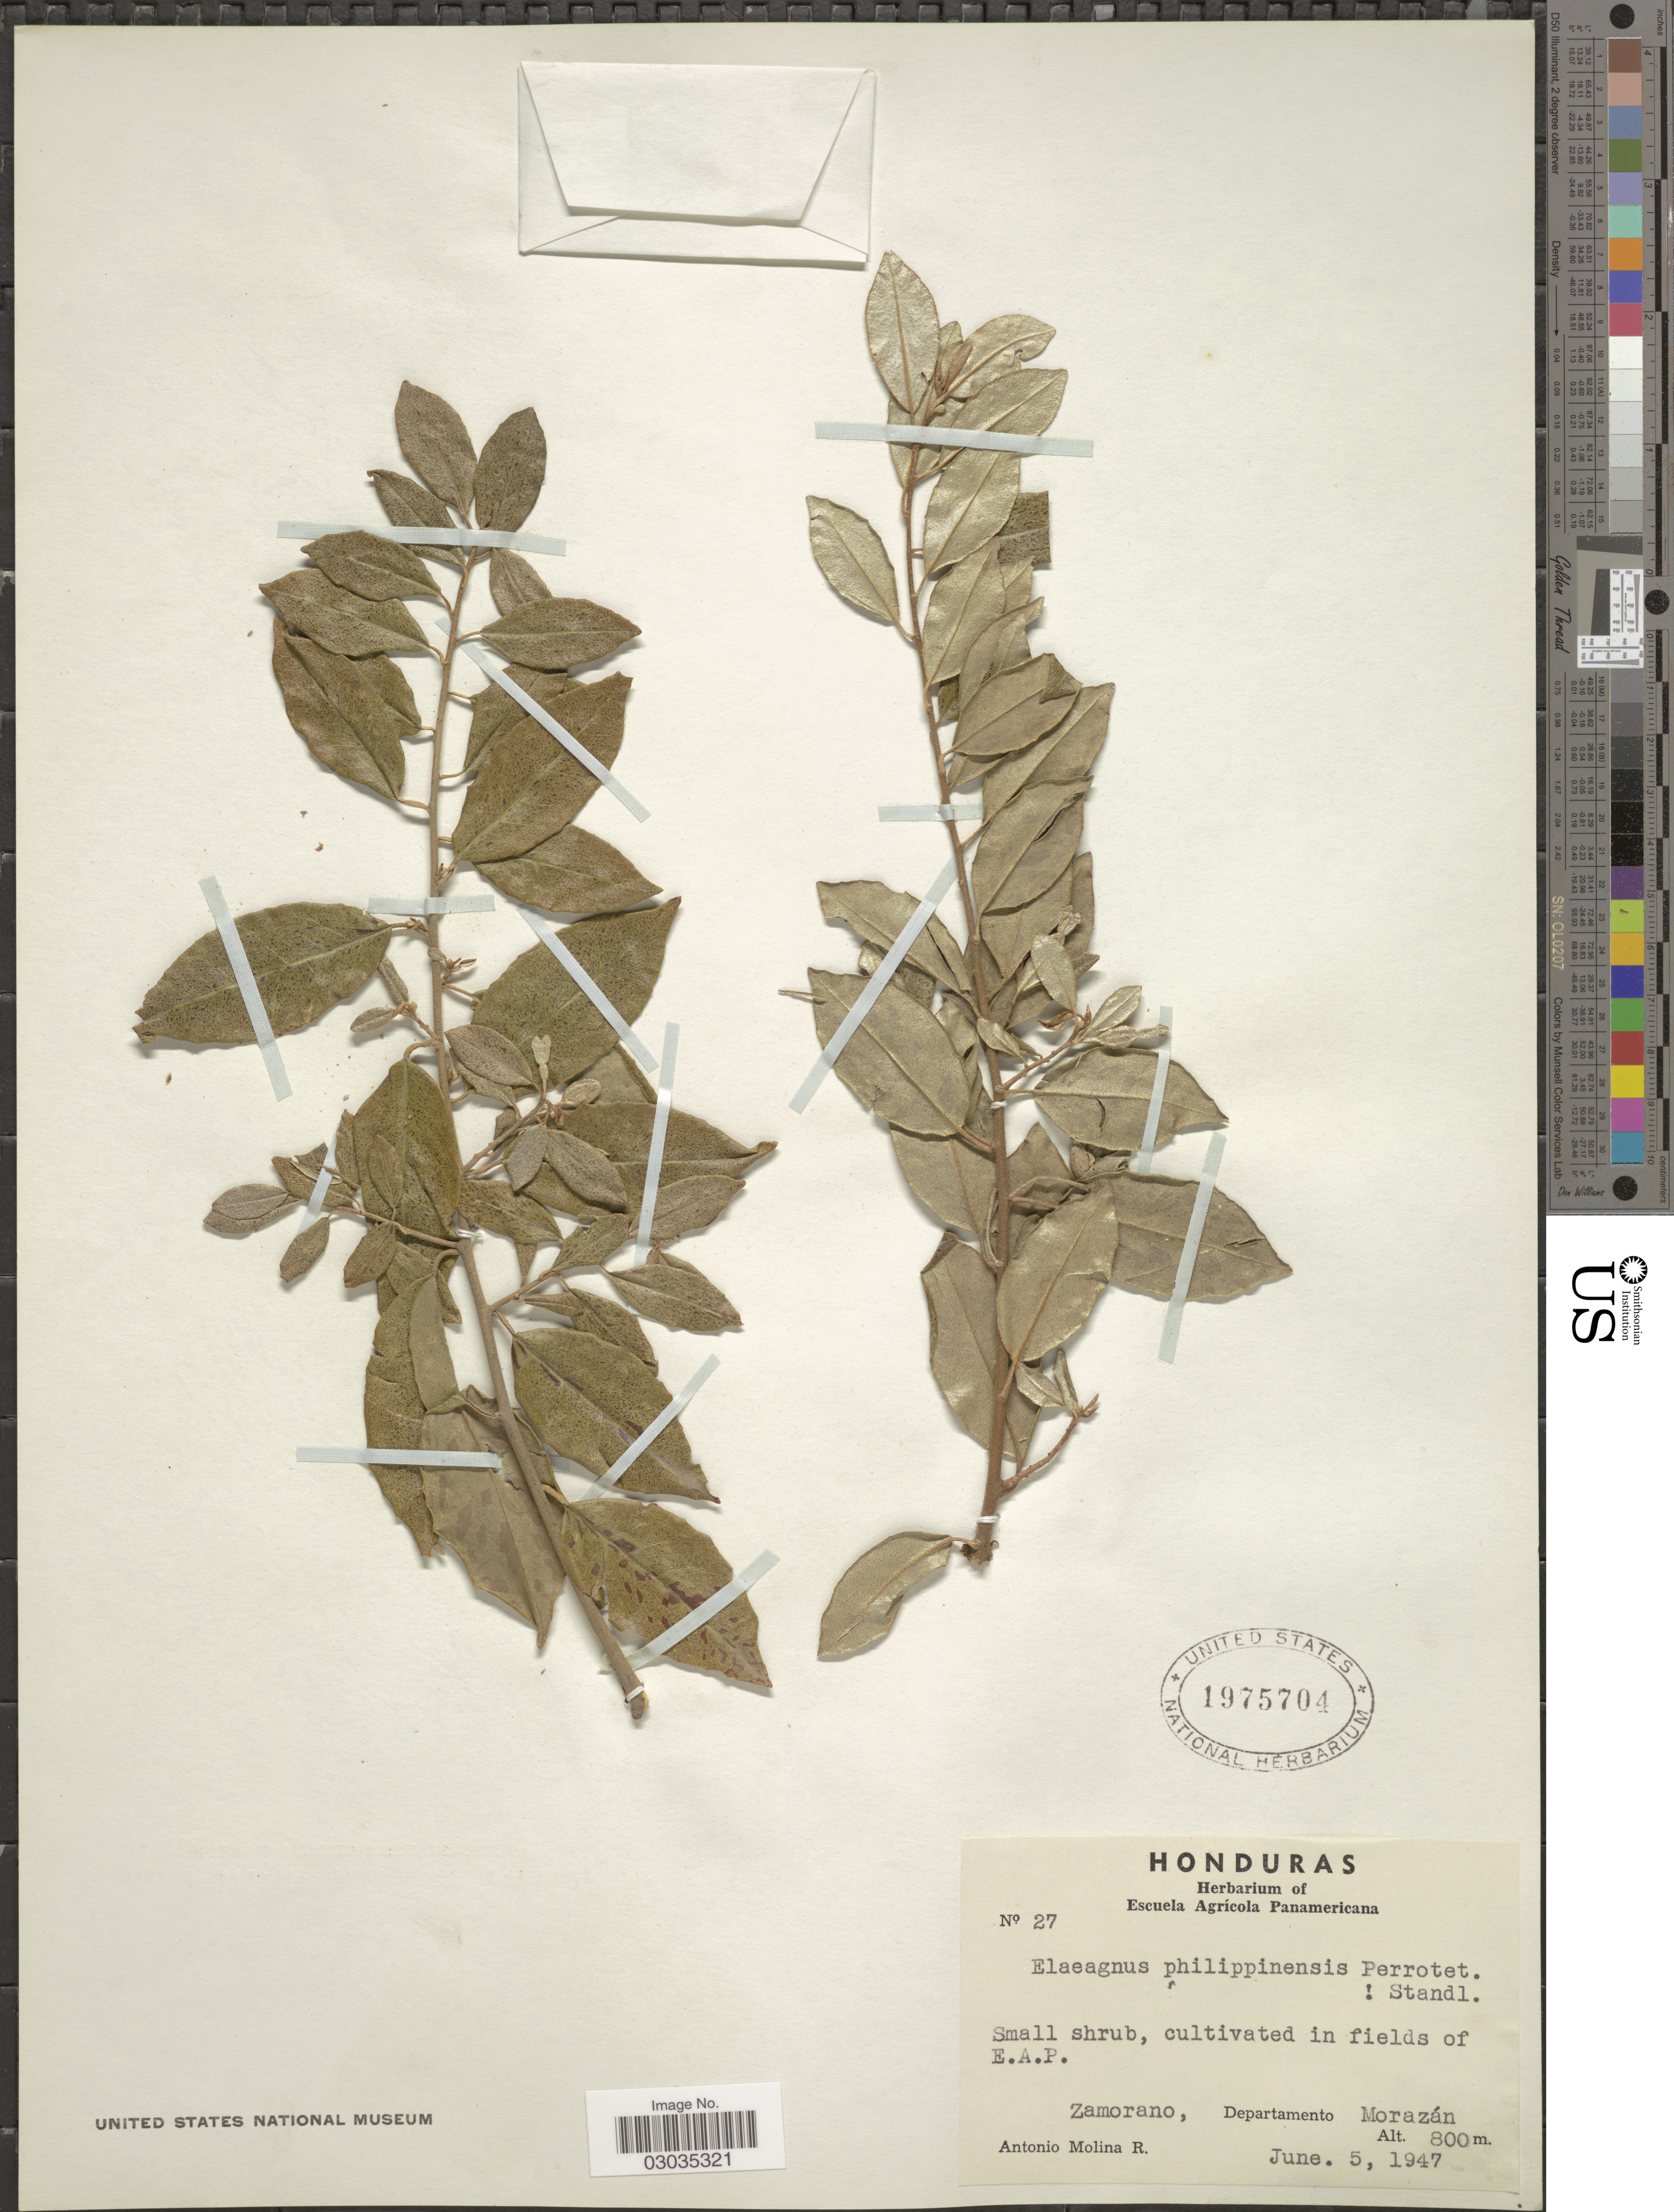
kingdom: Plantae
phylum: Tracheophyta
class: Magnoliopsida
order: Rosales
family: Elaeagnaceae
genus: Elaeagnus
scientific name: Elaeagnus philippensis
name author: Perr.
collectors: A. Molina R.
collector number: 27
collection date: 1947-06-05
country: Honduras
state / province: Fco. Morazán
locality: Cultivated in fields of E.A.P. Zamorano, Departmento Morazán.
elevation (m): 800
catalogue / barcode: US 1975704